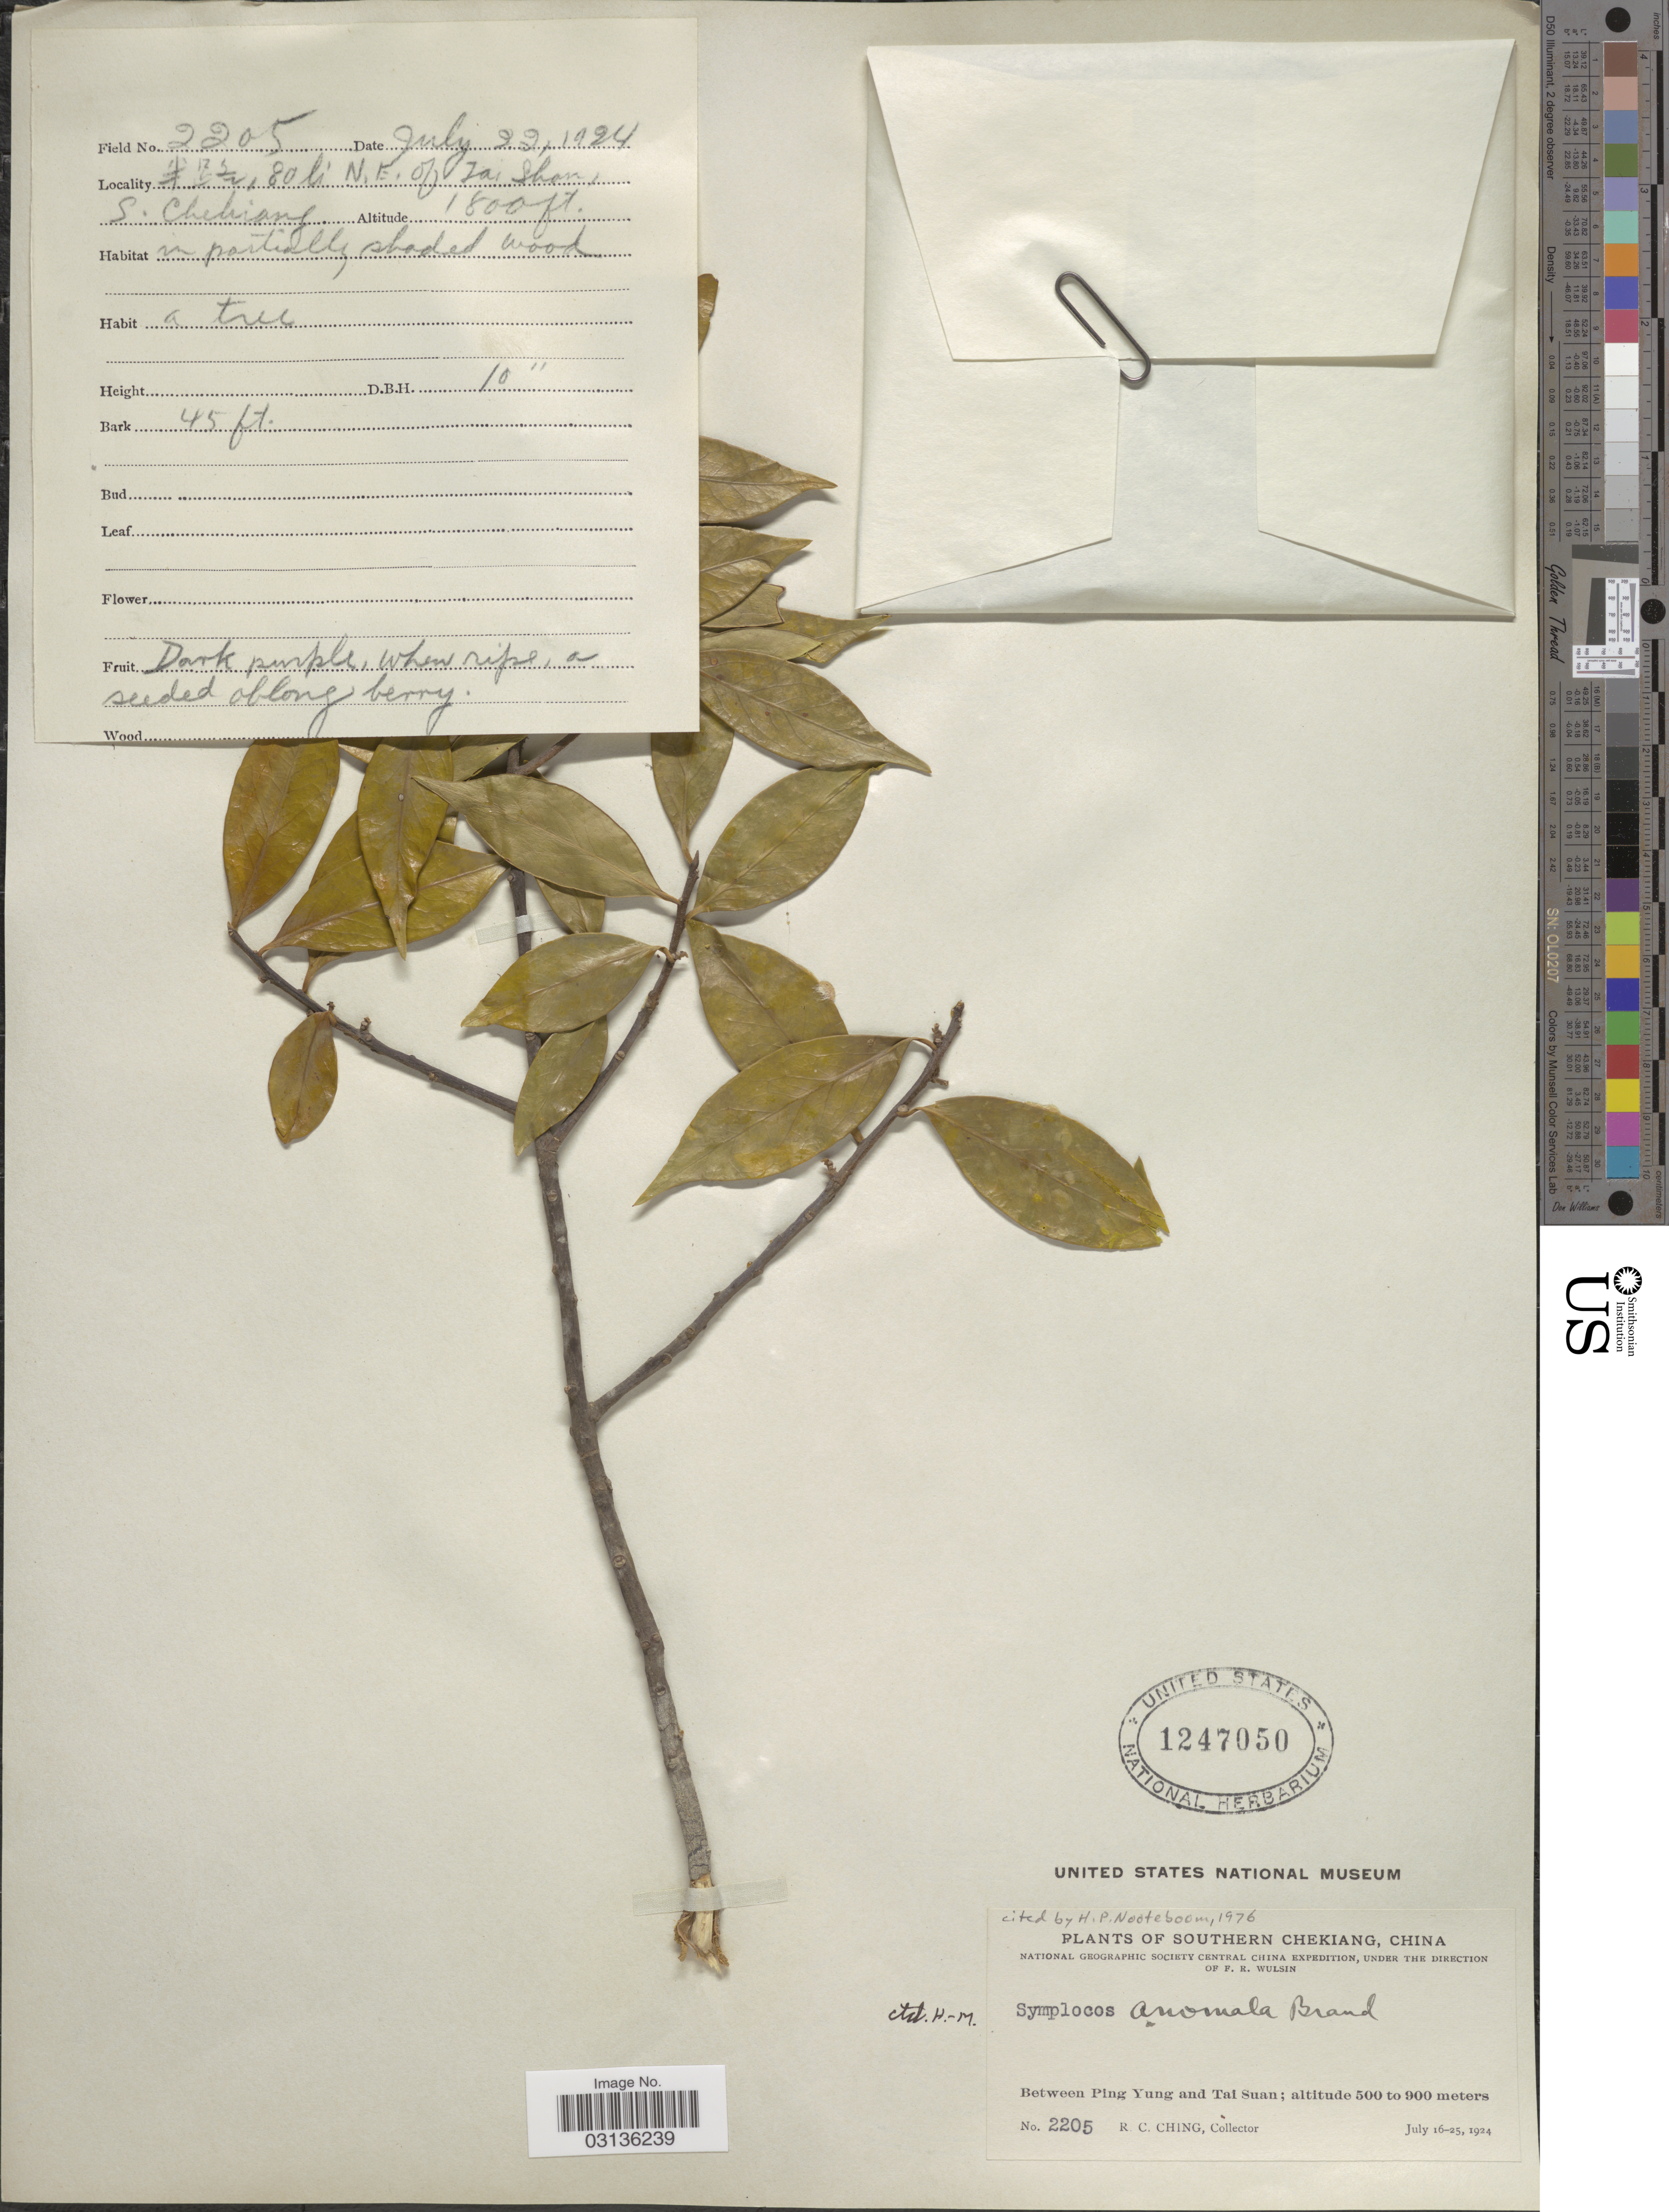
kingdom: Plantae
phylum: Tracheophyta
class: Magnoliopsida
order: Ericales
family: Symplocaceae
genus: Symplocos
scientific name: Symplocos anomala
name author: Brand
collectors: R. C. Ching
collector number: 2205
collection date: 1924-07-22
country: China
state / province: Zhejiang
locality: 80 li. Ai Shan. Between Ping Yung and Tai Suan. Southern Chongqing.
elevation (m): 549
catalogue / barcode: US 1247050